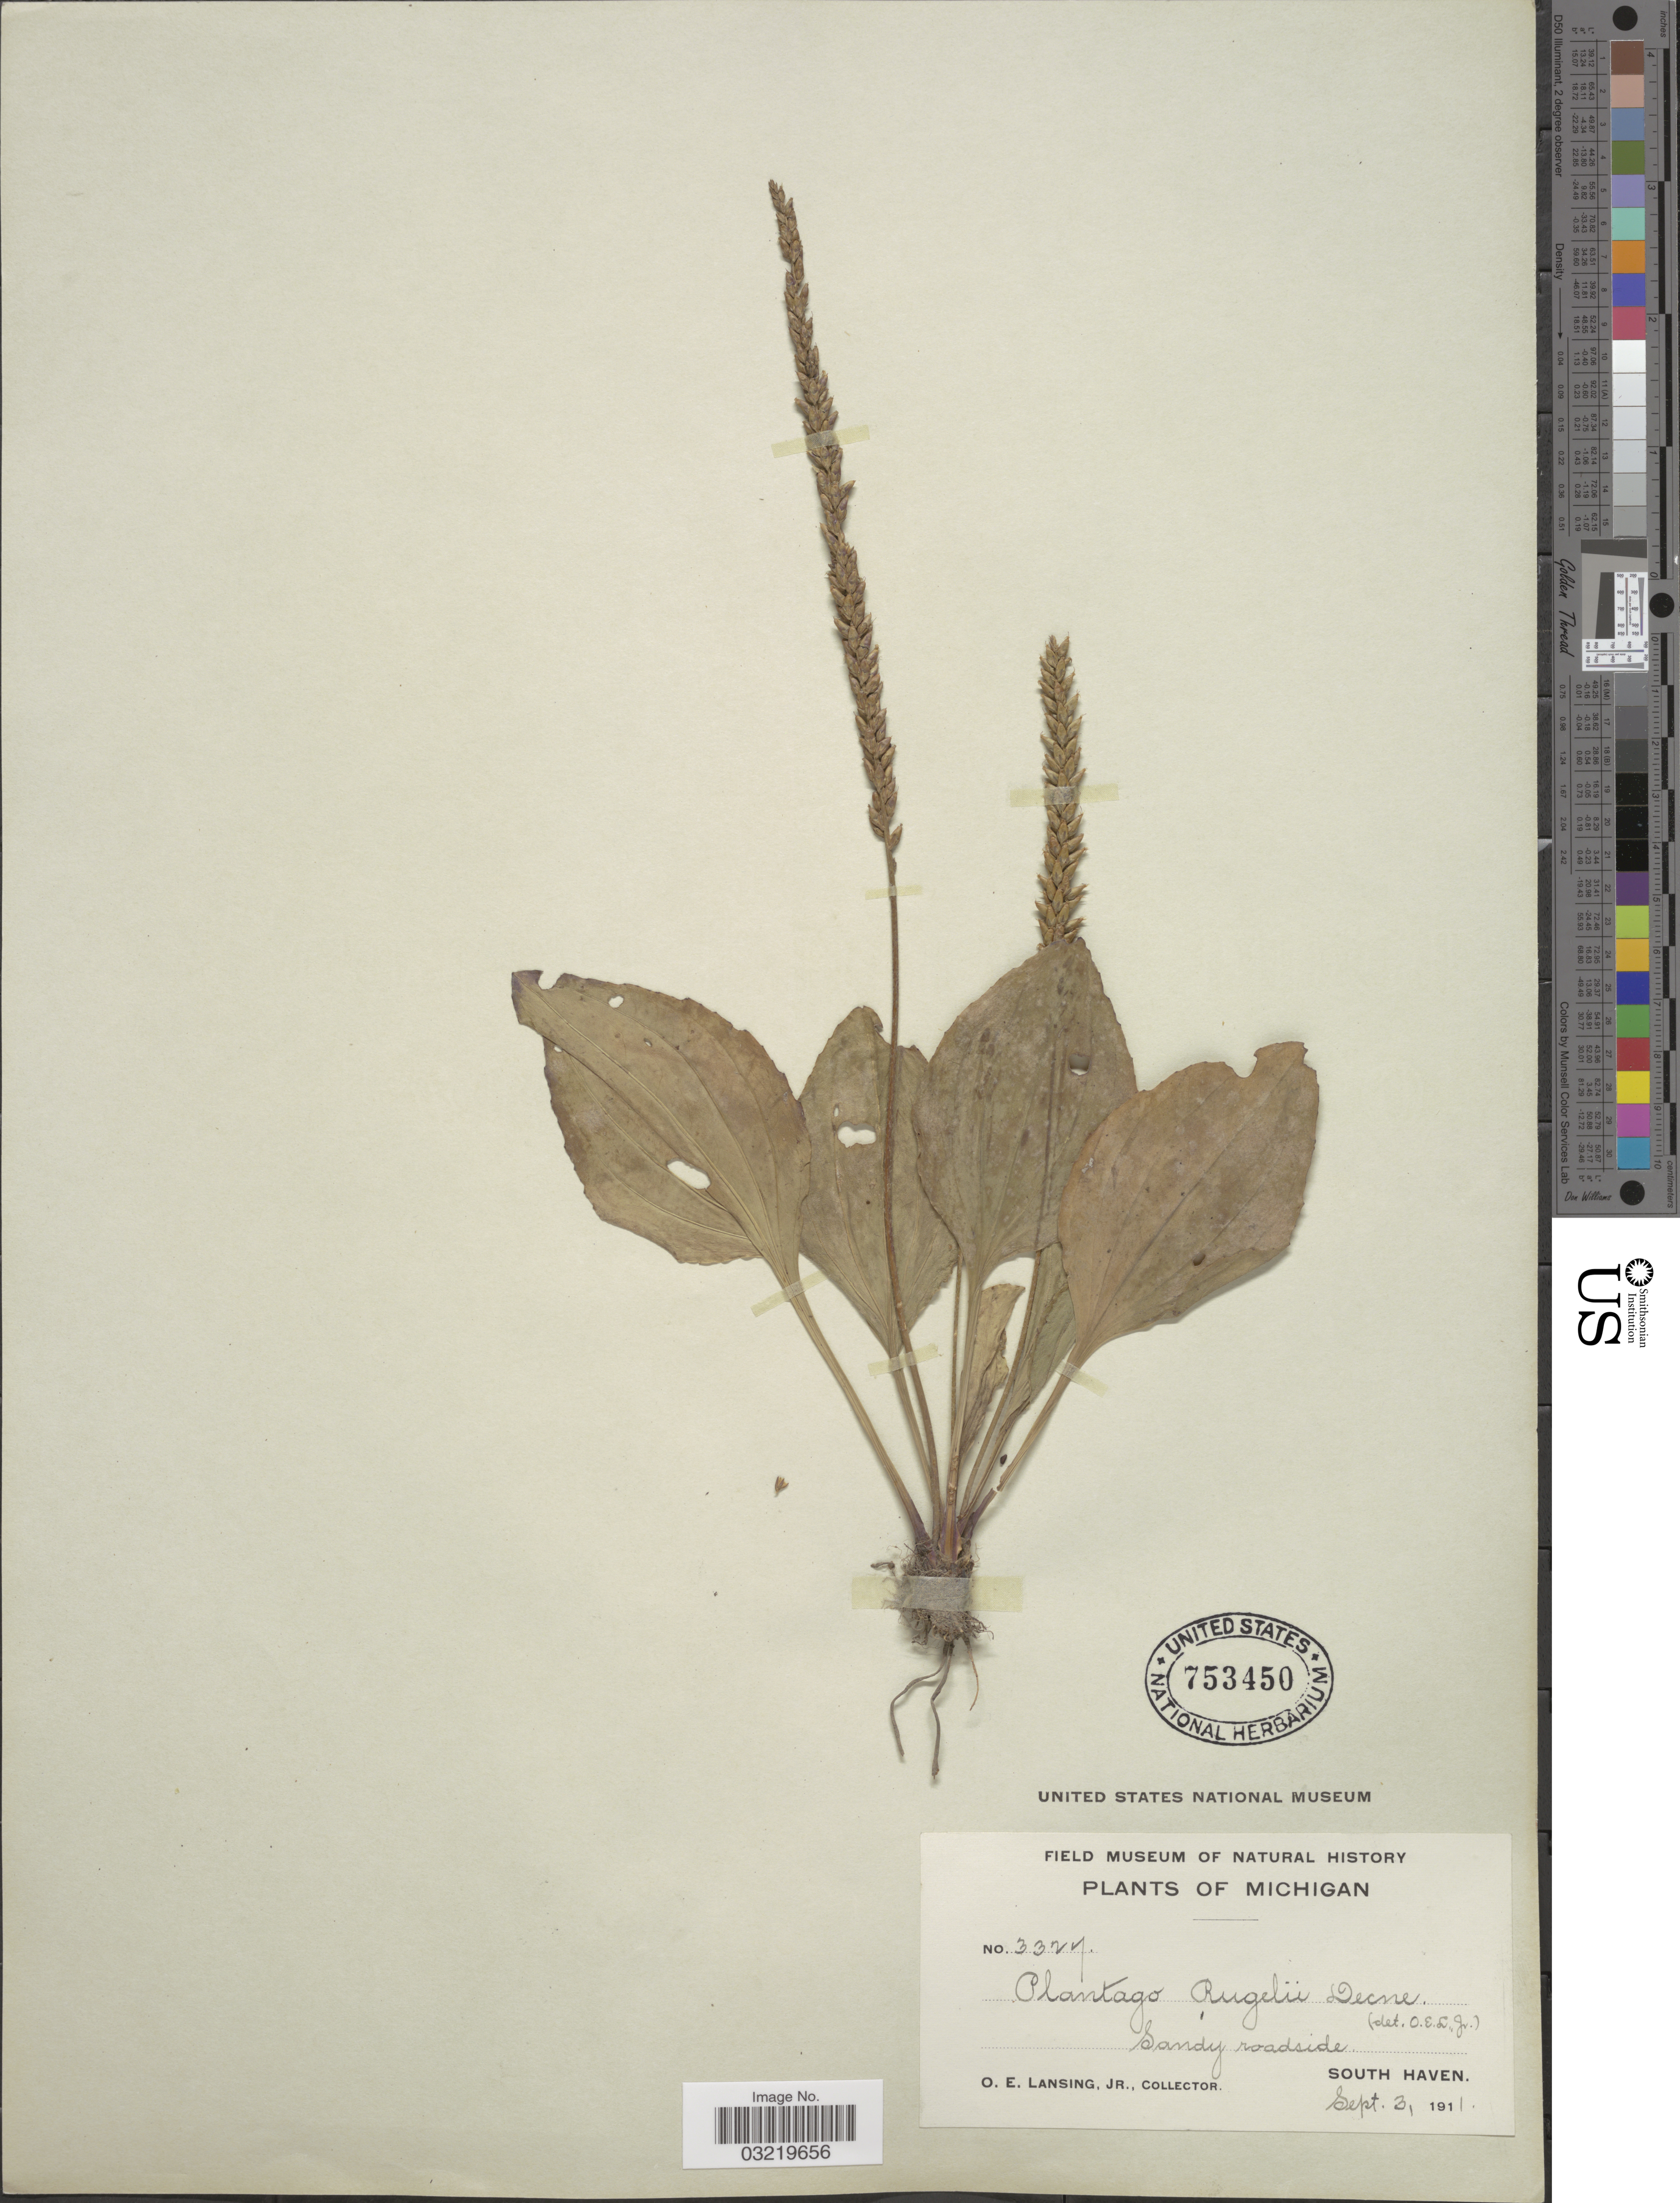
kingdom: Plantae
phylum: Tracheophyta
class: Magnoliopsida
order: Lamiales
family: Plantaginaceae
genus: Plantago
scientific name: Plantago rugelii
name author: Decne.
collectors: O. Lansing Jr.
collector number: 3327*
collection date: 1911-09-03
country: United States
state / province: Michigan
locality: South Haven.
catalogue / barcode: US 753450